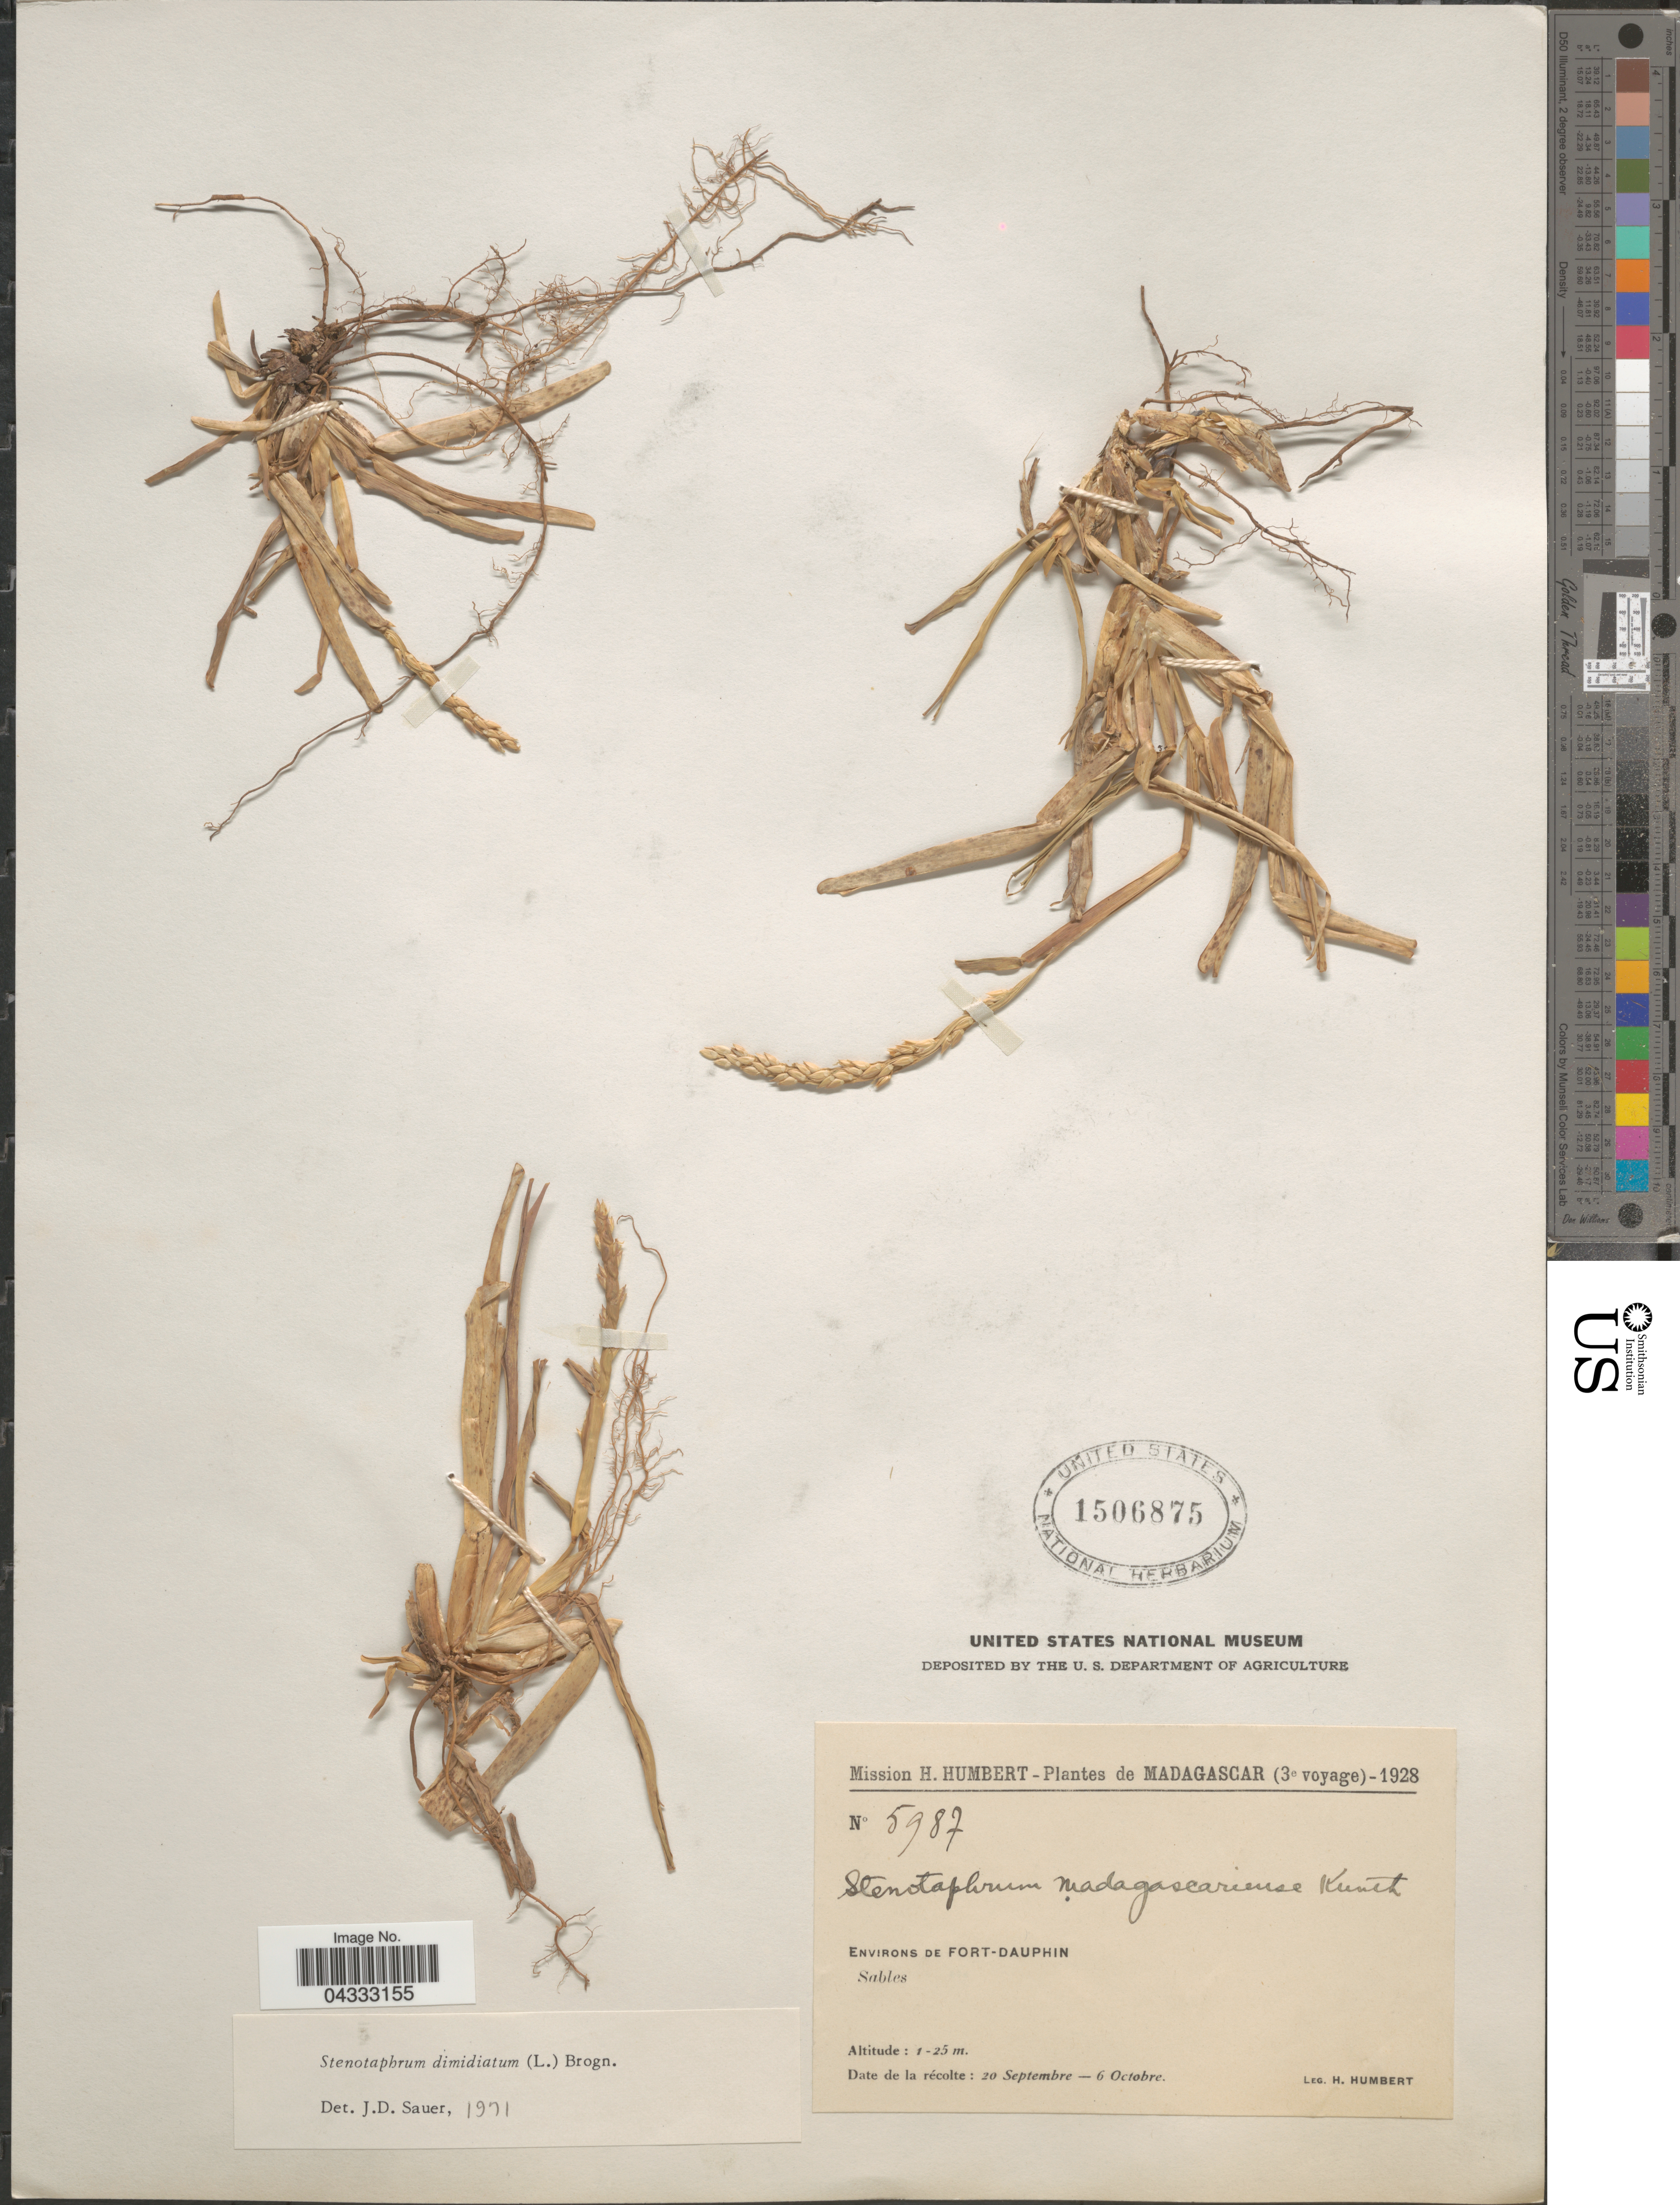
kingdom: Plantae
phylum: Tracheophyta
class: Liliopsida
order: Poales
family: Poaceae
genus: Stenotaphrum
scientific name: Stenotaphrum dimidiatum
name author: (L.) Brongn.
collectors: H. Humbert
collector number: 5987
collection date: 1928-09-20/1928-10-06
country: Madagascar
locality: (3e voyage)-1928. Environs de Fort-Dauphin. Sables.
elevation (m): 1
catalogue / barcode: US 1506875